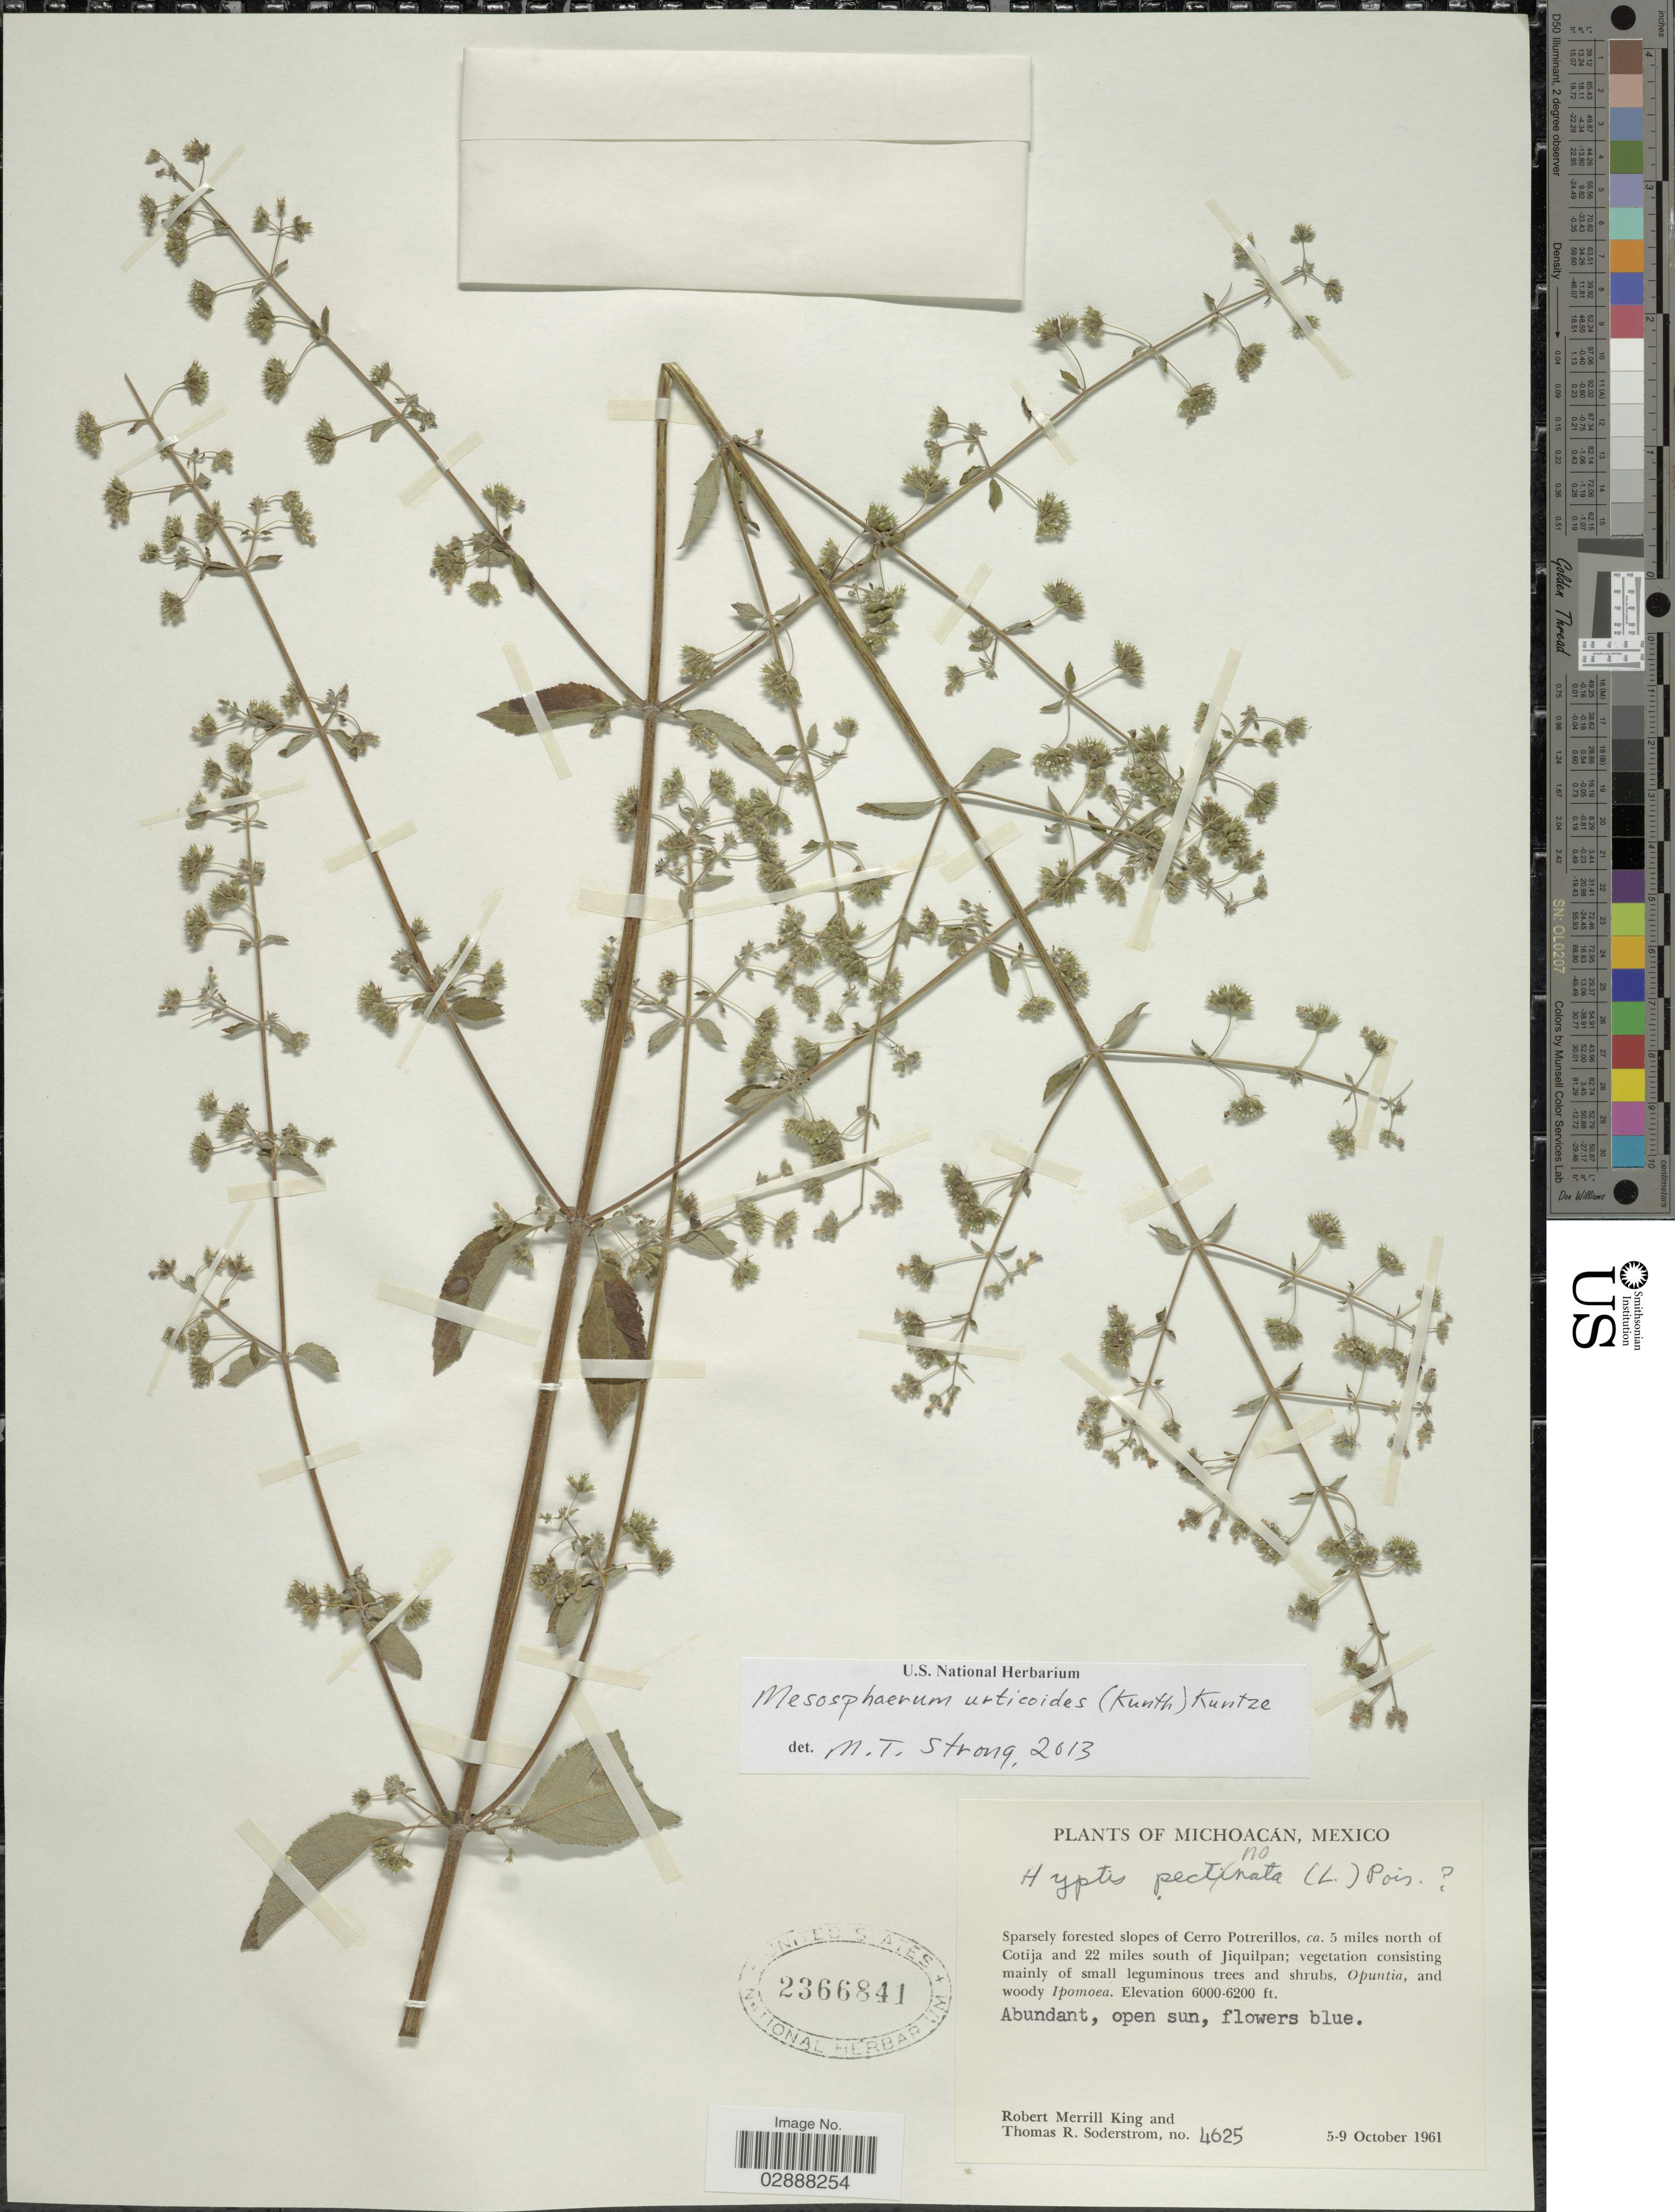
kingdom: Plantae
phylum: Tracheophyta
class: Magnoliopsida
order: Lamiales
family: Lamiaceae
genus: Mesosphaerum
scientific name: Mesosphaerum urticoides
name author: (Kunth) Kuntze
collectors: R. M. King & T. R. Soderstrom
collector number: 4625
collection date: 1961-10-05/1961-10-09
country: Mexico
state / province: Michoacán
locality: Slopes of Cerro Potrerillos, ca. 5 miles north of Cotija and 22 miles south of Jiquilpan.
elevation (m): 1829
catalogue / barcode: US 2366841